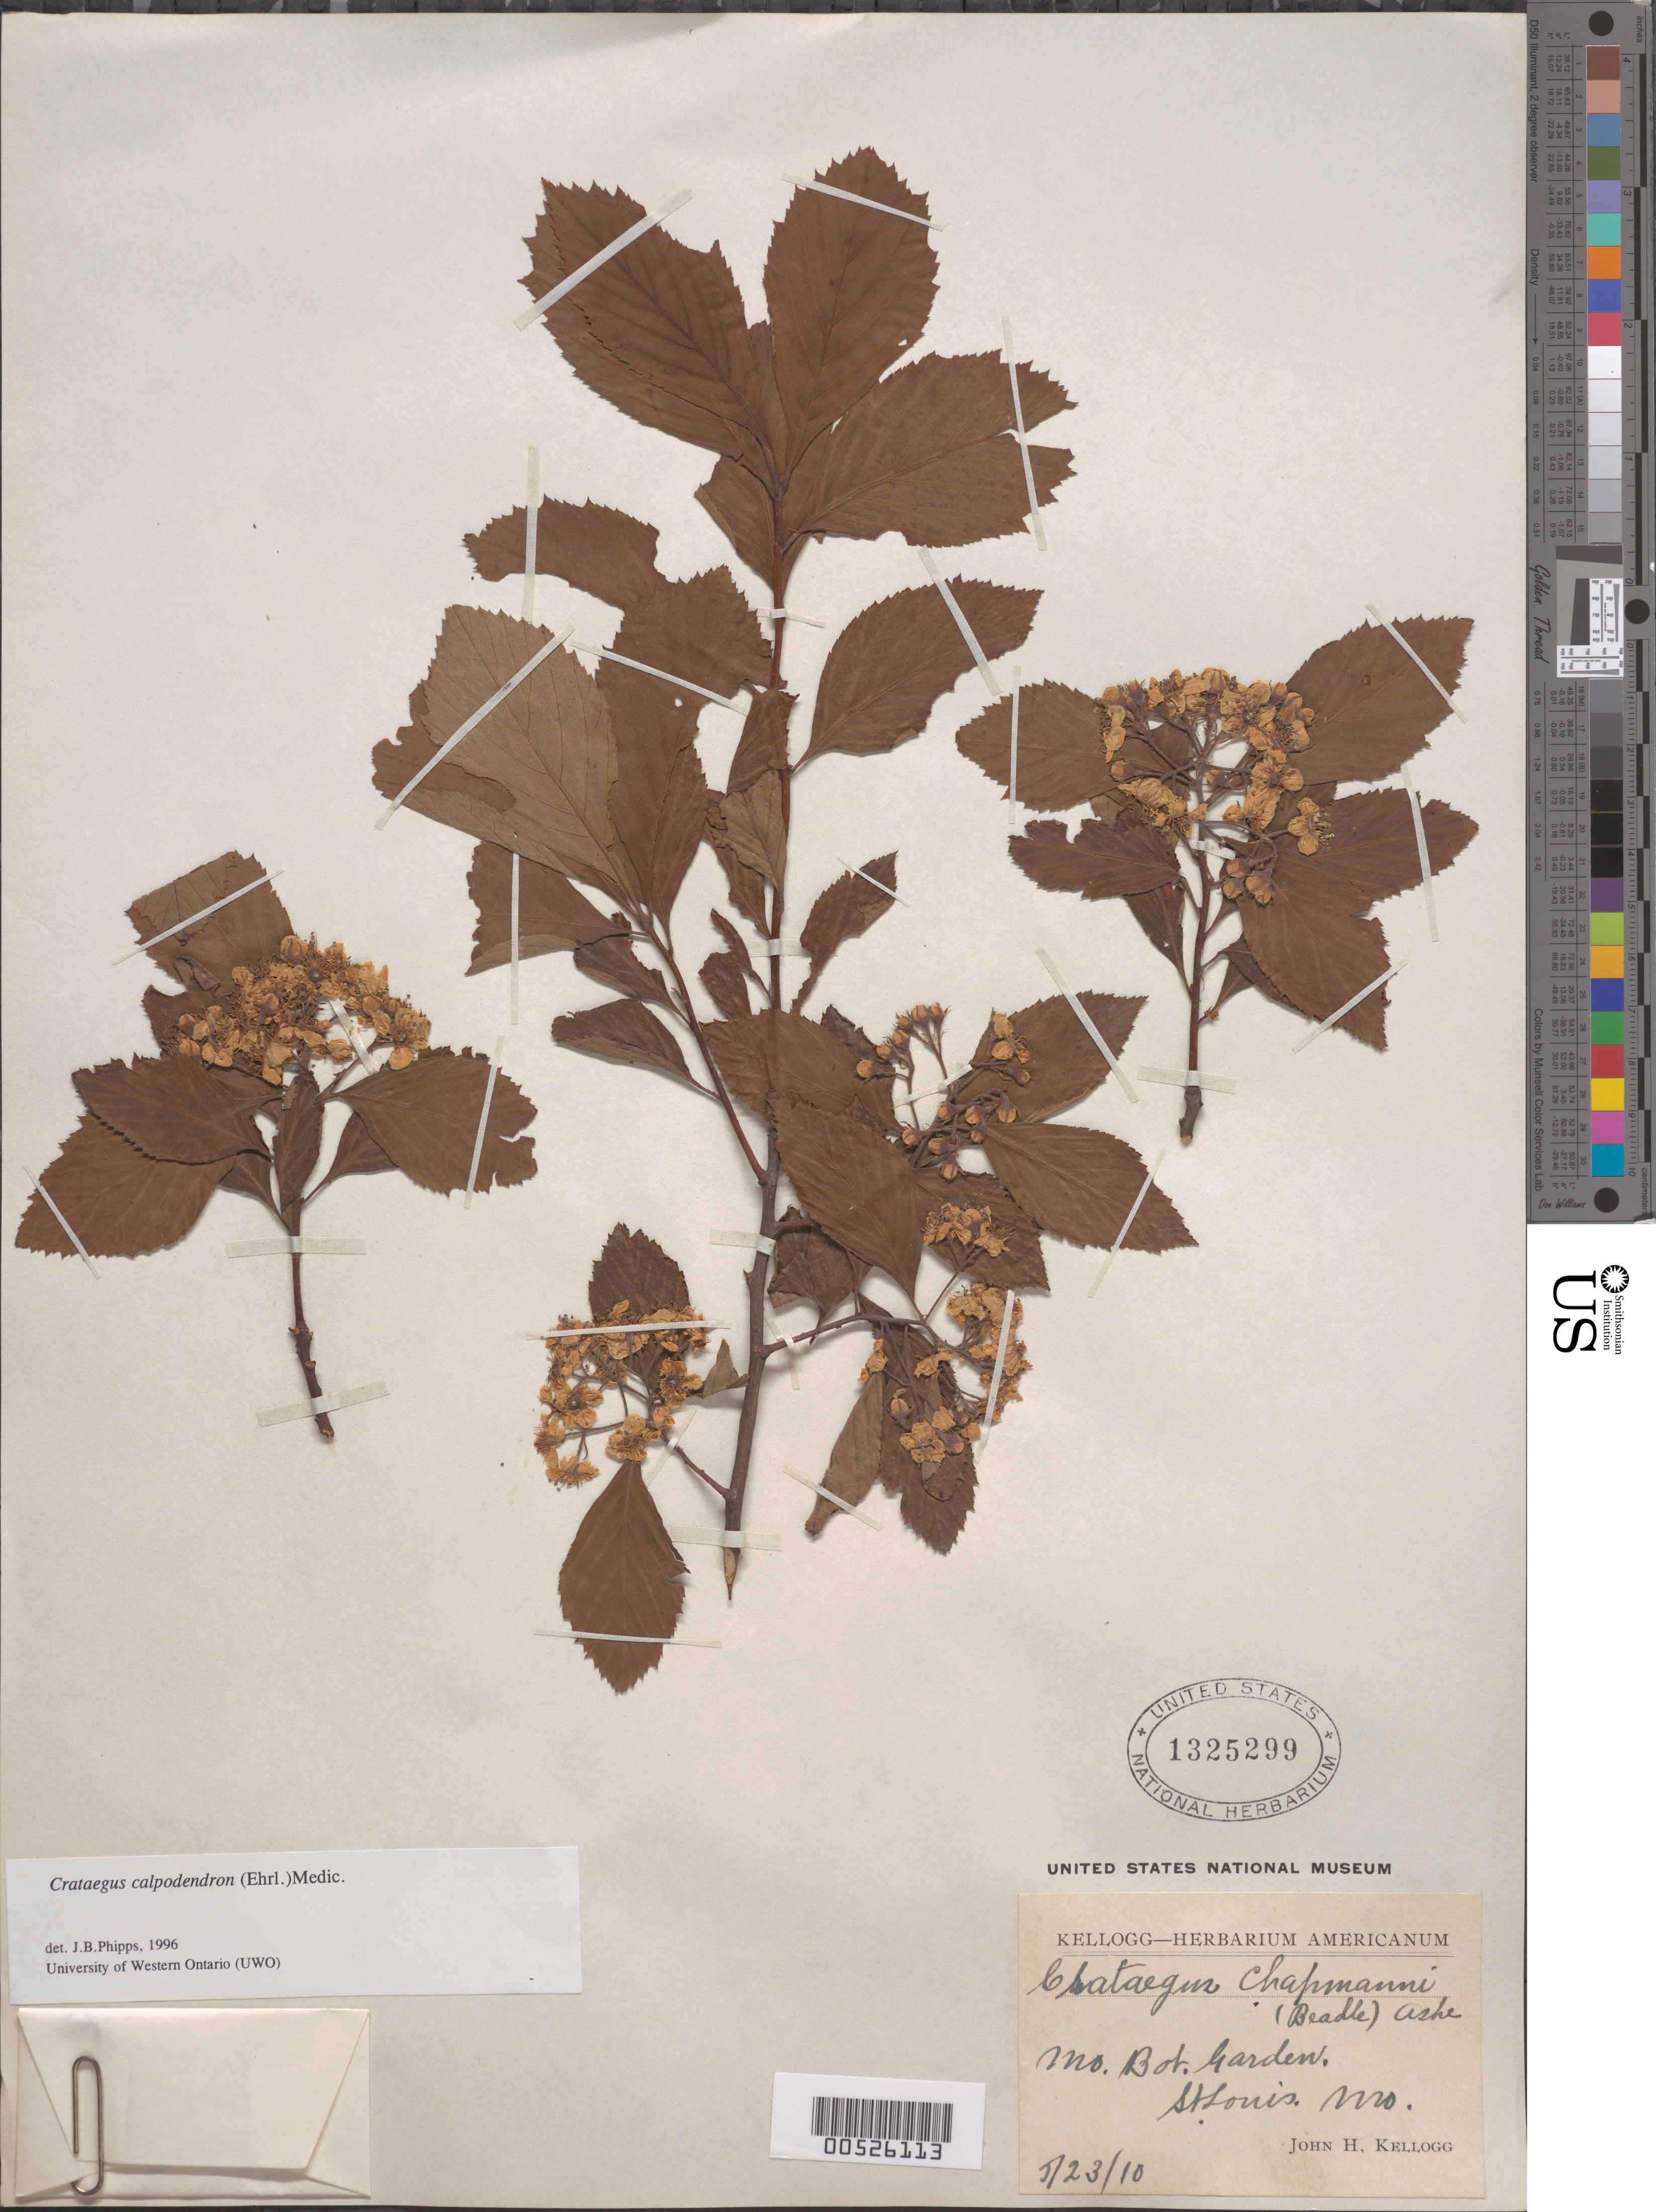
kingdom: Plantae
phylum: Tracheophyta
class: Magnoliopsida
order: Rosales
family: Rosaceae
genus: Crataegus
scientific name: Crataegus calpodendron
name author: (Ehrh.) Medik.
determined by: Phipps, James B., (UWO), University of Western Ontario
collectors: J. H. Kellogg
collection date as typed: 23 May 1910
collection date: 1910-05-23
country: United States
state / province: Missouri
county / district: Saint Louis City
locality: Mo. Bot. Gard., St Louis.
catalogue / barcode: US 1325299